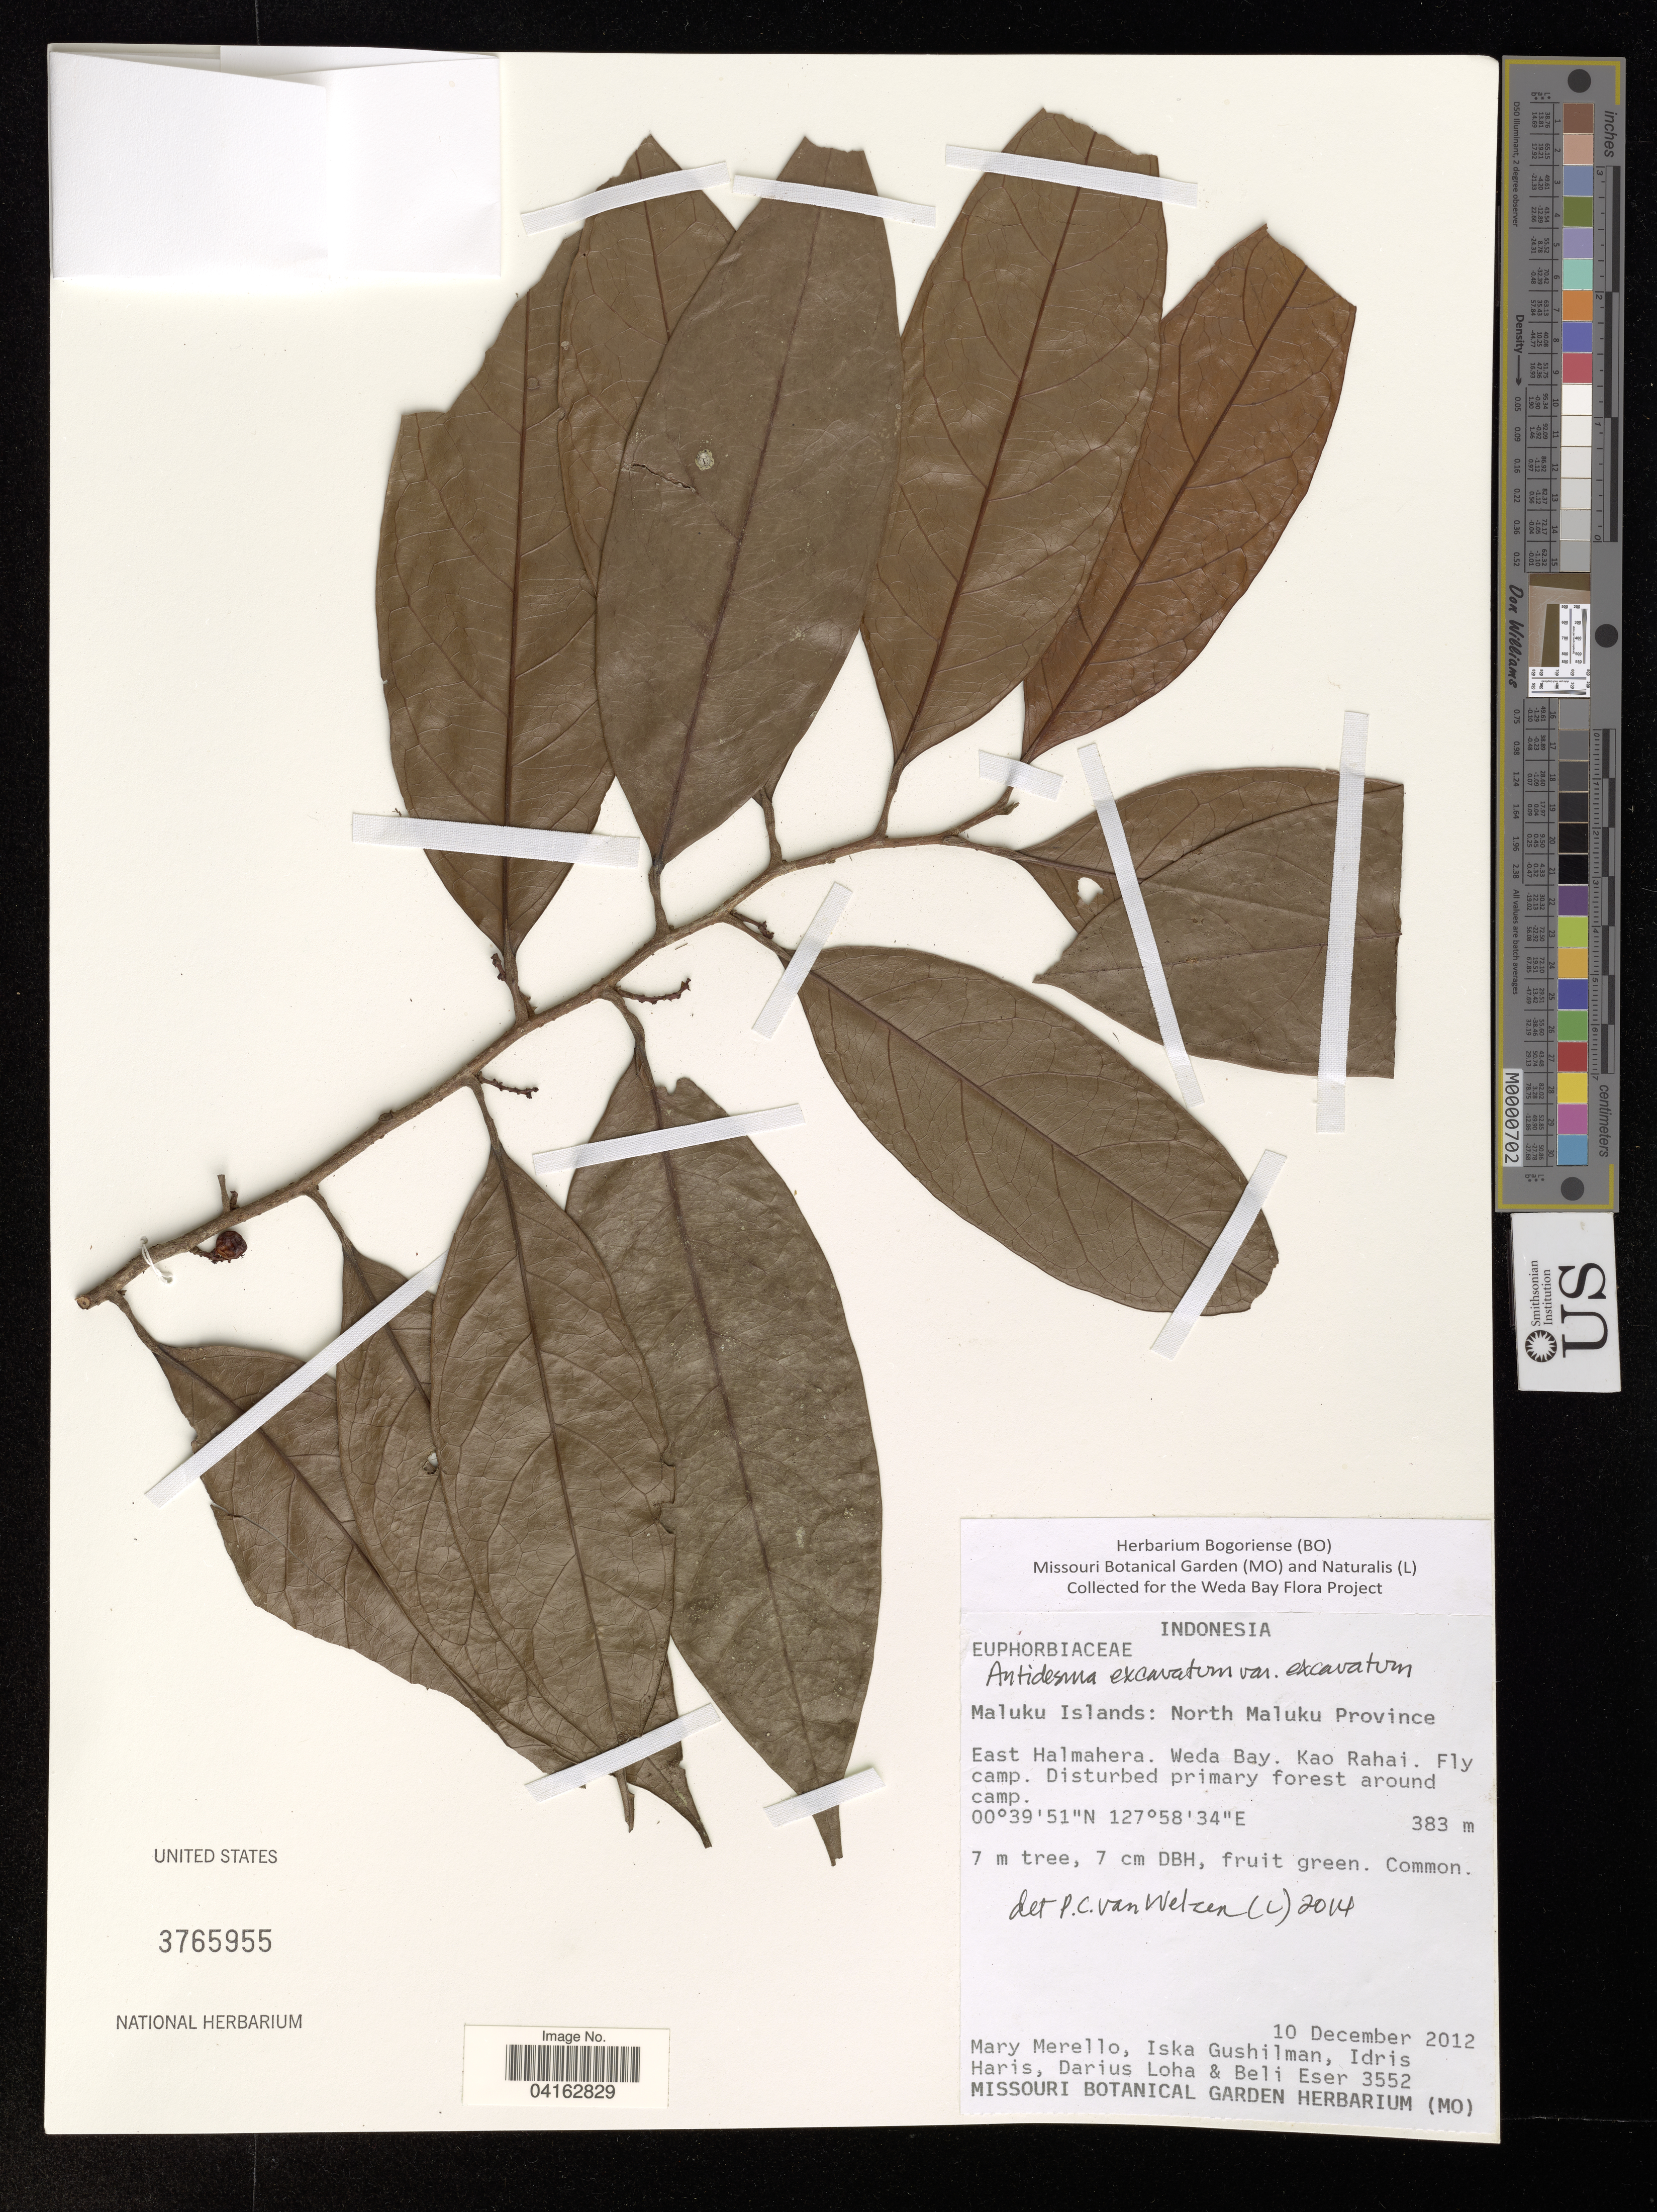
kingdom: Plantae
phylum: Tracheophyta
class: Magnoliopsida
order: Malpighiales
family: Phyllanthaceae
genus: Antidesma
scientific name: Antidesma excavatum var. excavatum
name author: Miq.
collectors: M. Merello, I. Gushilman, I. Haris, D. Loha & B. Eser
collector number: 3552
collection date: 2012-12-10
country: Indonesia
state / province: Maluku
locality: North Maluku Province. East Halmahera. Weda Bay. Kao Rahai. Fly camp. Disturbed primary forest around camp.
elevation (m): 383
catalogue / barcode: US 3765955